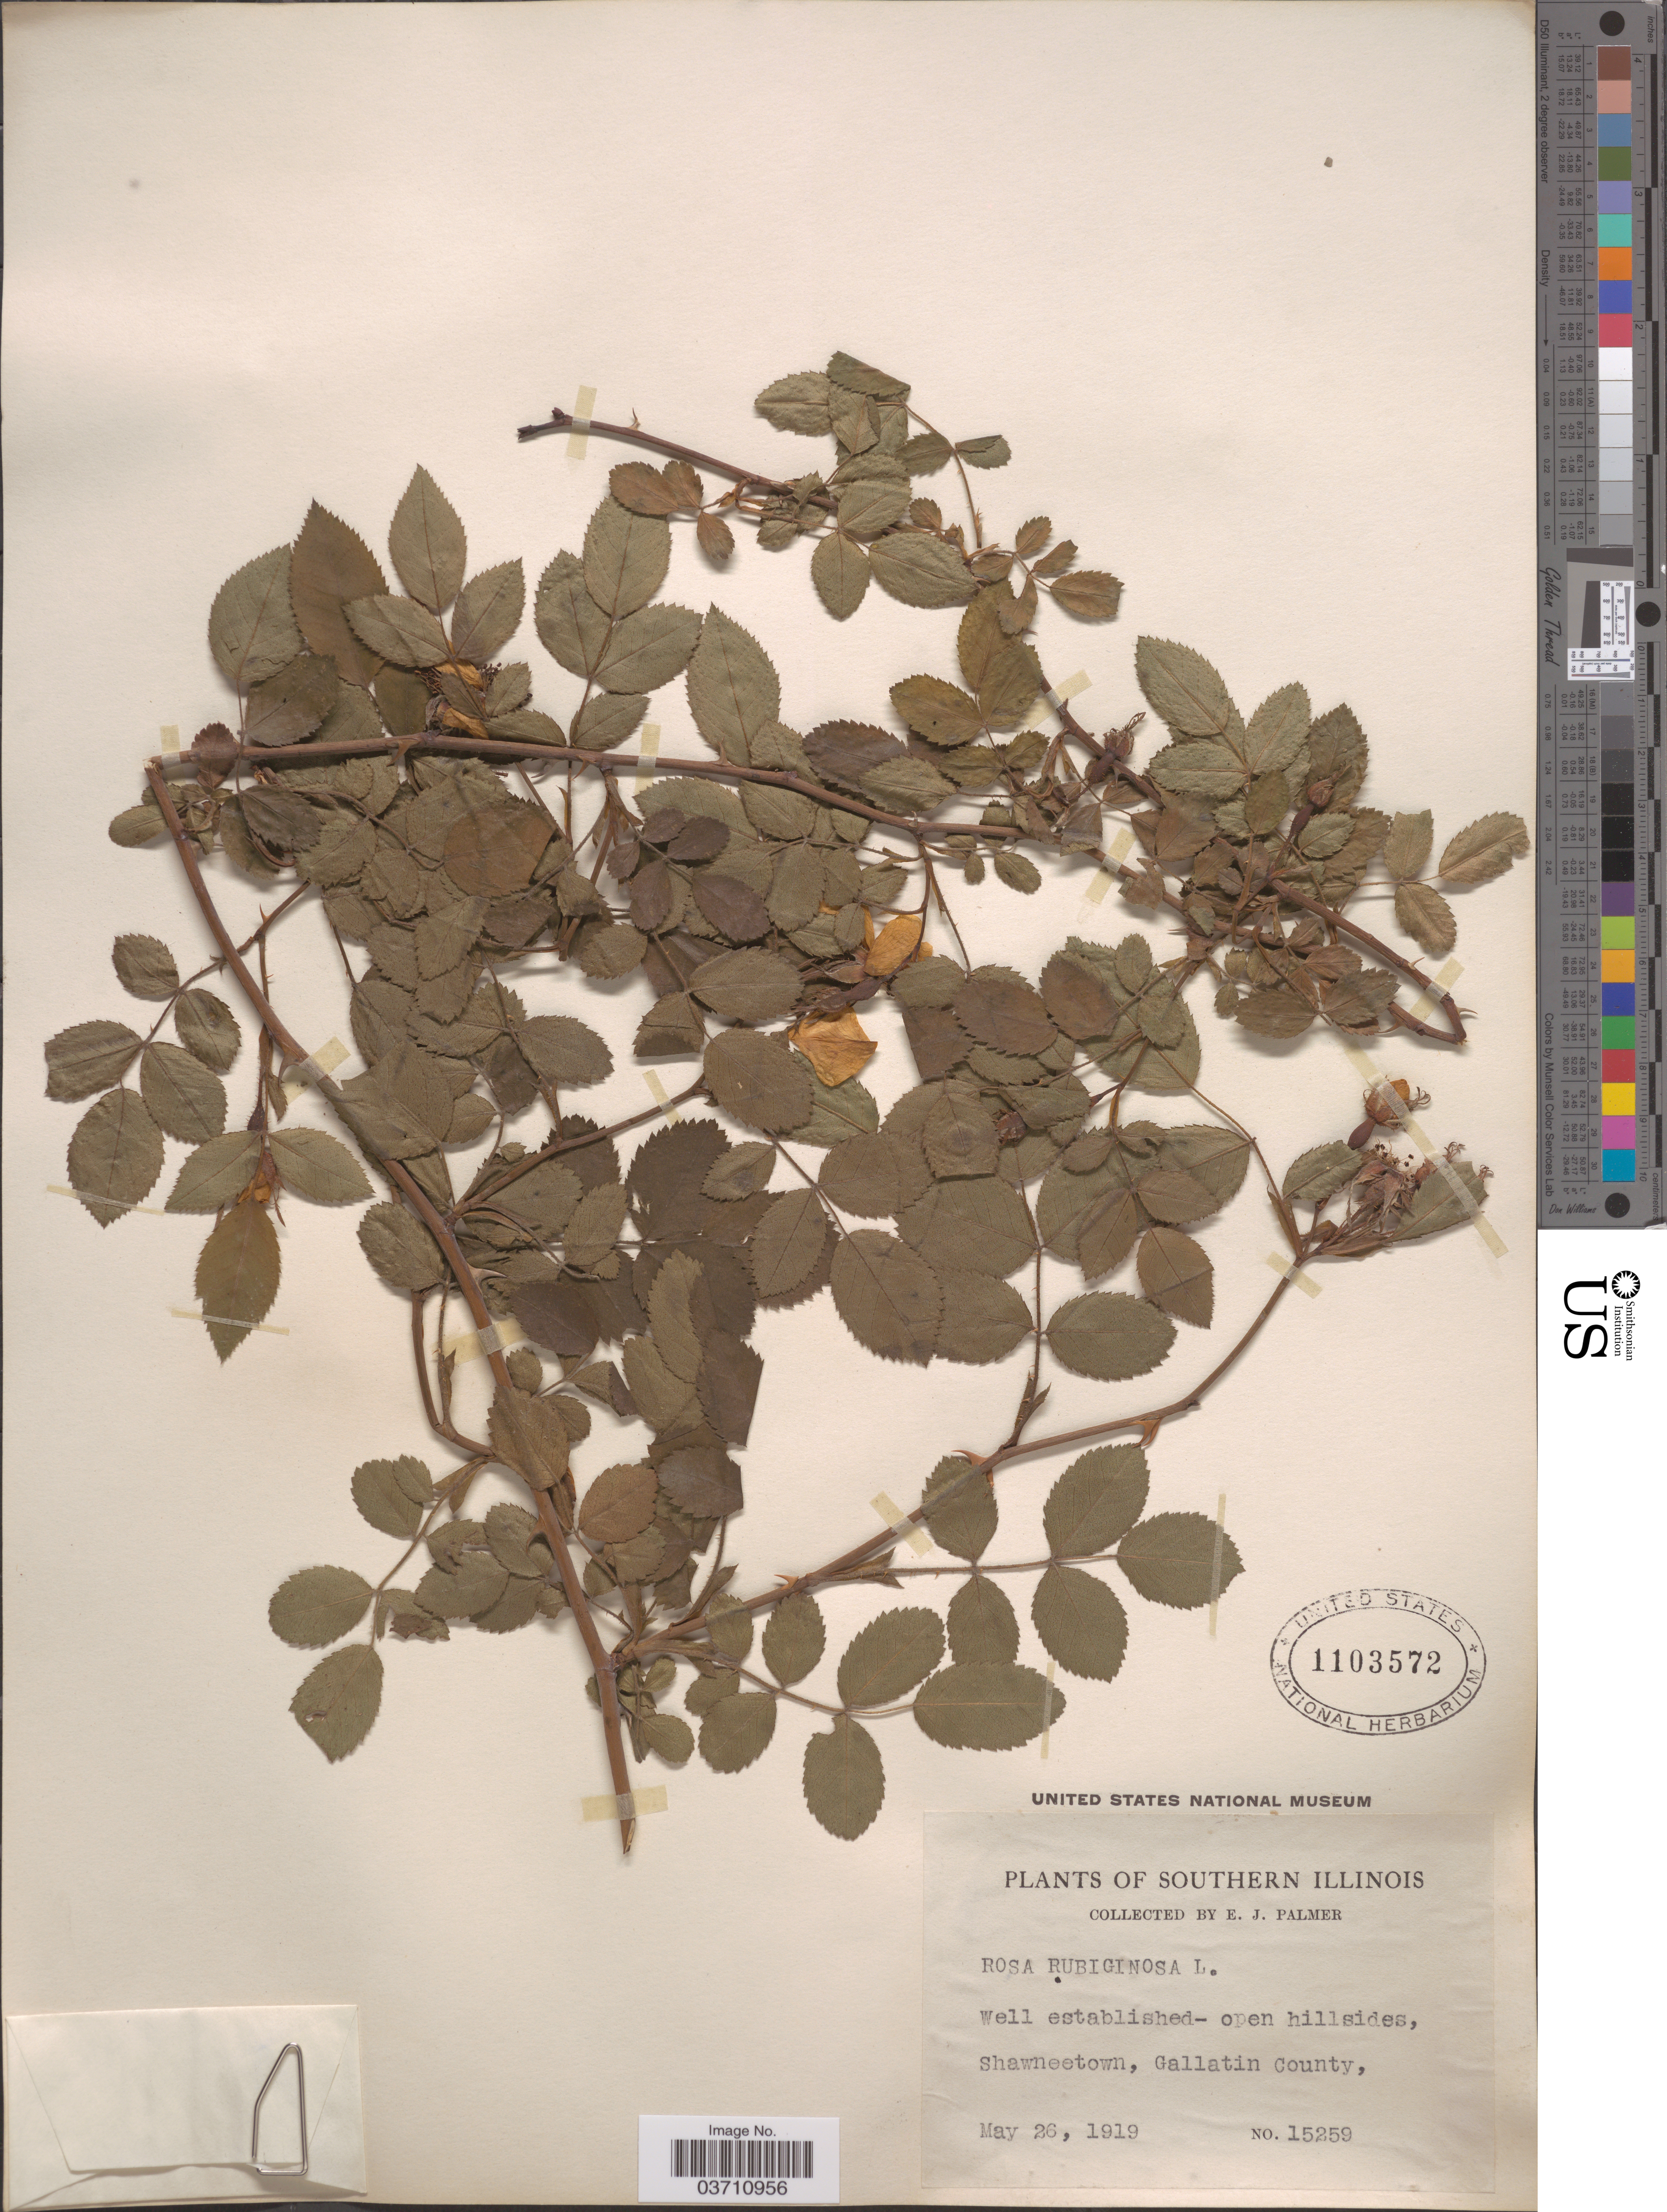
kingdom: Plantae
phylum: Tracheophyta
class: Magnoliopsida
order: Rosales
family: Rosaceae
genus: Rosa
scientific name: Rosa eglanteria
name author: L.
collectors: E. J. Palmer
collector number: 15259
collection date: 1919-05-26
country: United States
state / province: Illinois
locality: Southern Illinois. Shawneetown, Gallatin County.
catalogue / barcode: US 1103572